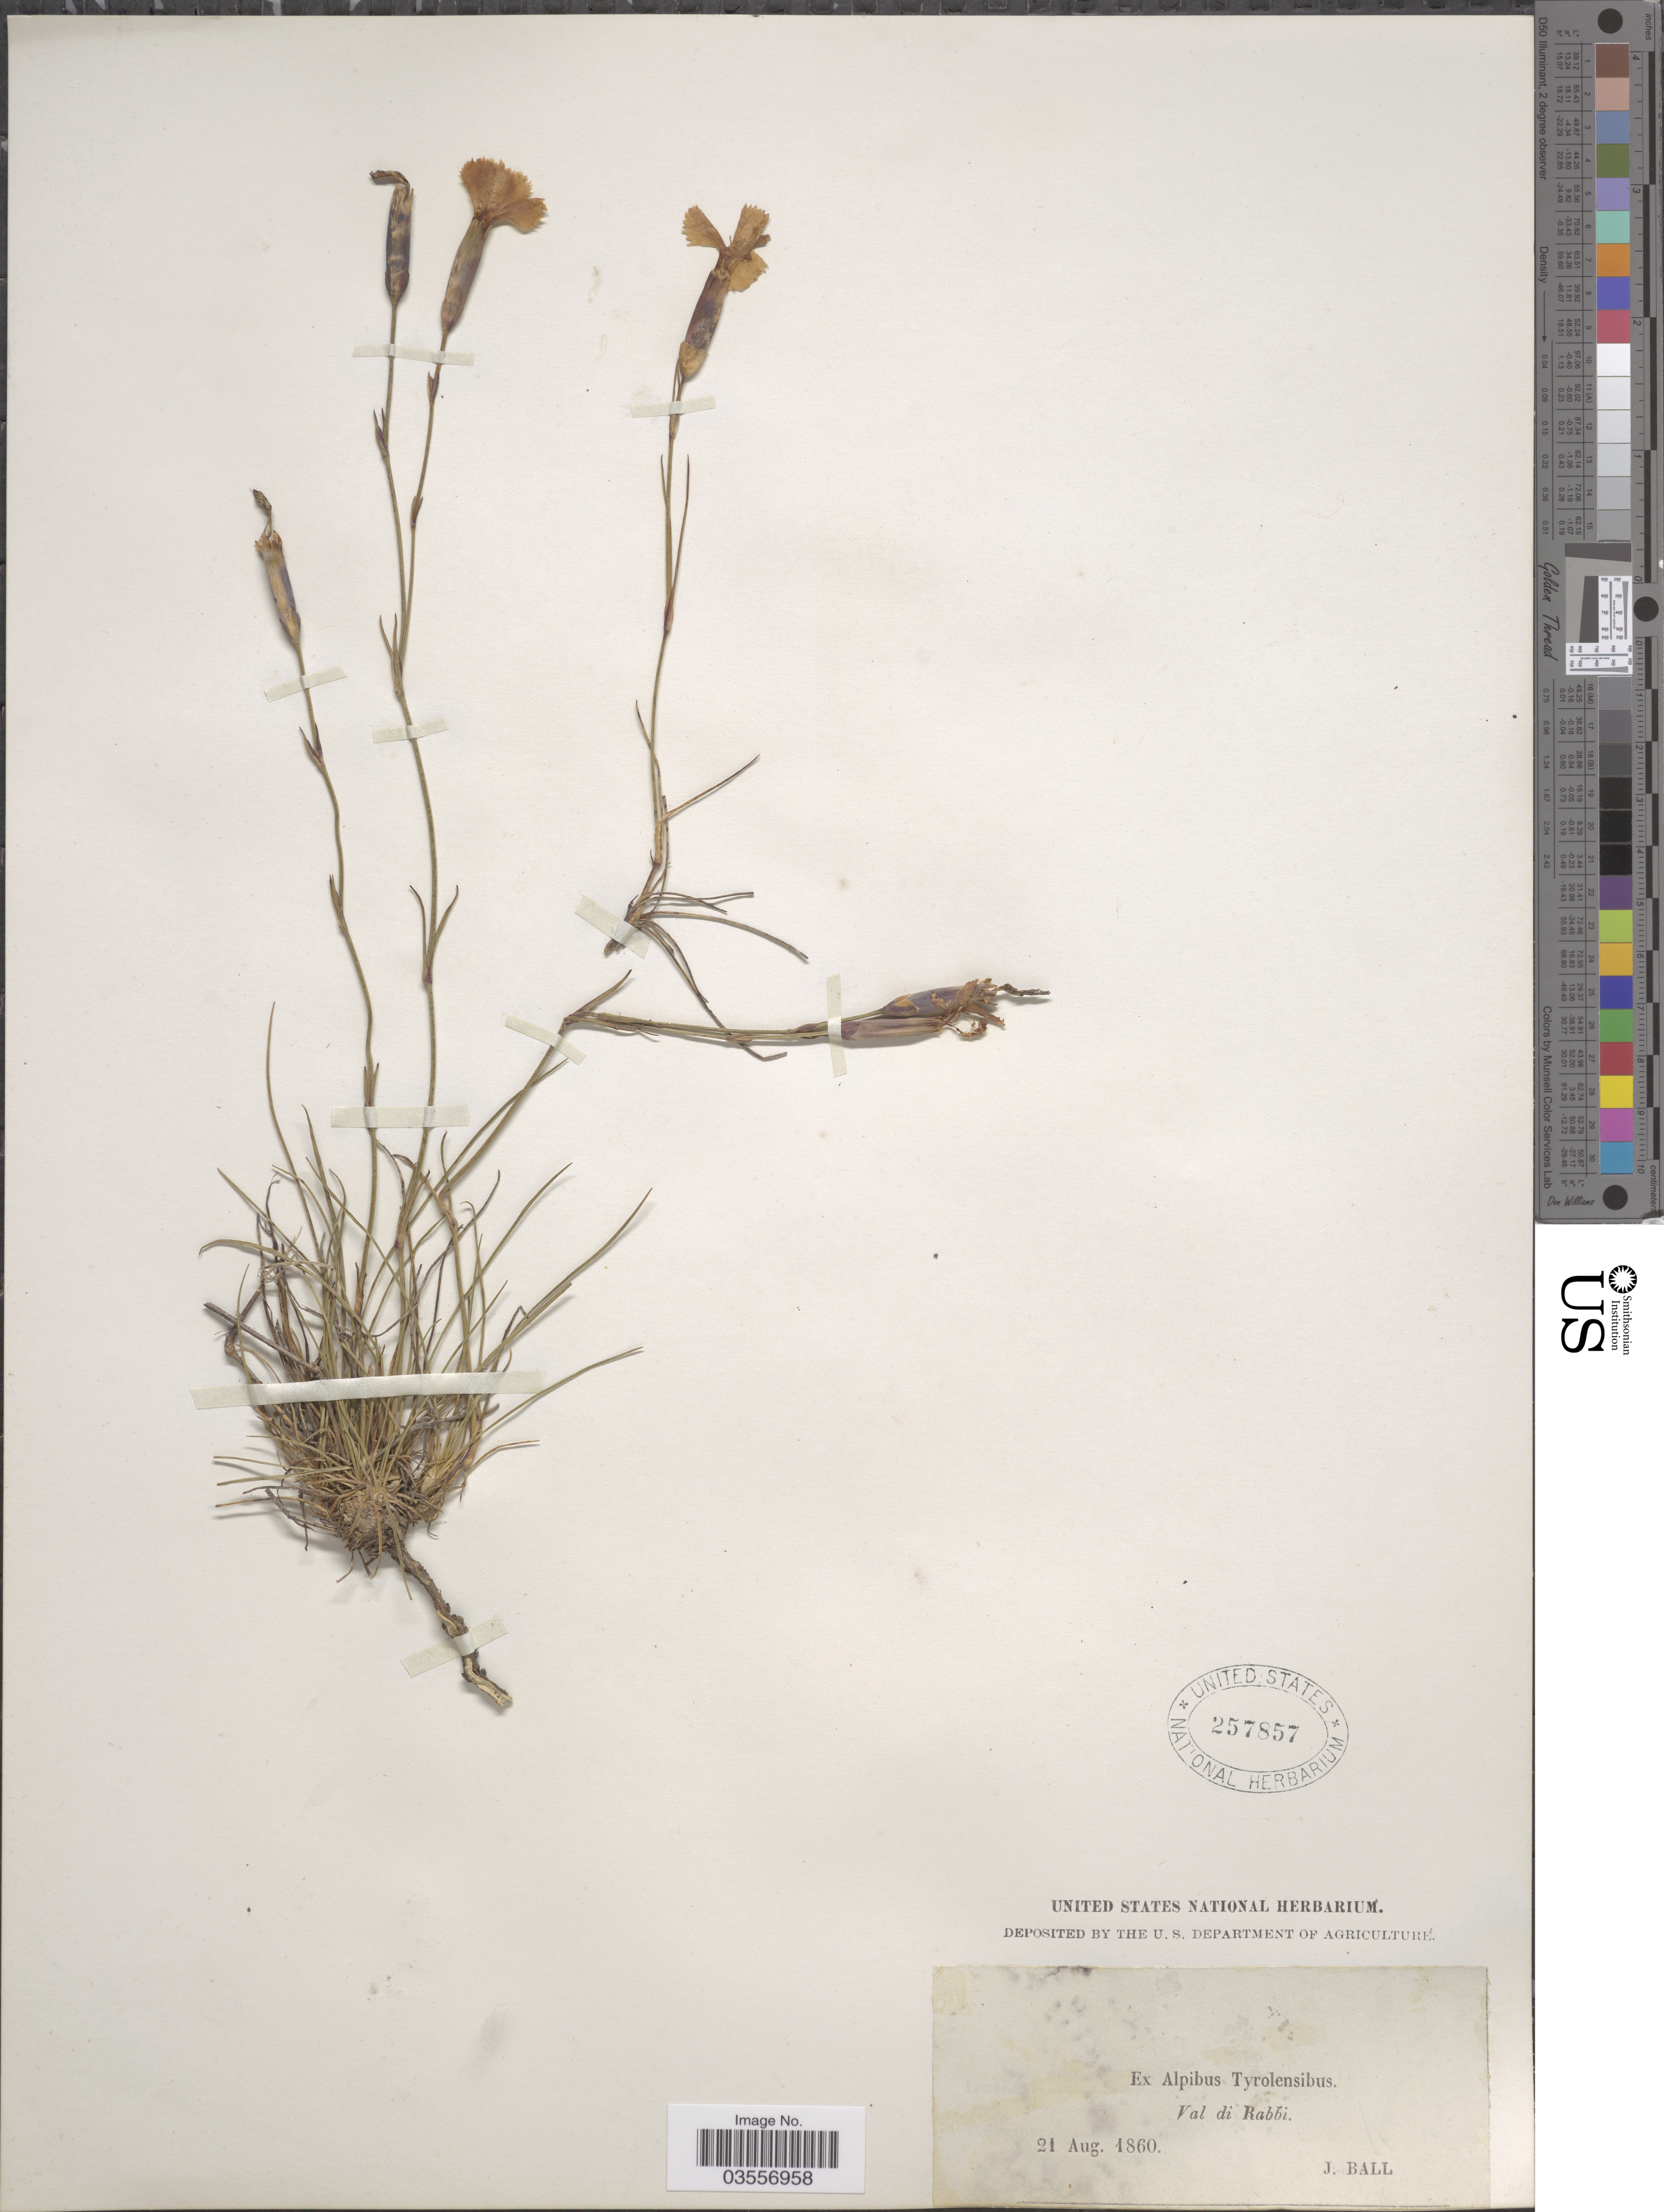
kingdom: Plantae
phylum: Tracheophyta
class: Magnoliopsida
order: Caryophyllales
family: Caryophyllaceae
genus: Dianthus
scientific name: Dianthus sp.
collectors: J. Ball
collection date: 1860-08-21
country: Italy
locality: Ex Alpibus Tyrolensibus Val di Rabbi.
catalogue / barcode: US 257857